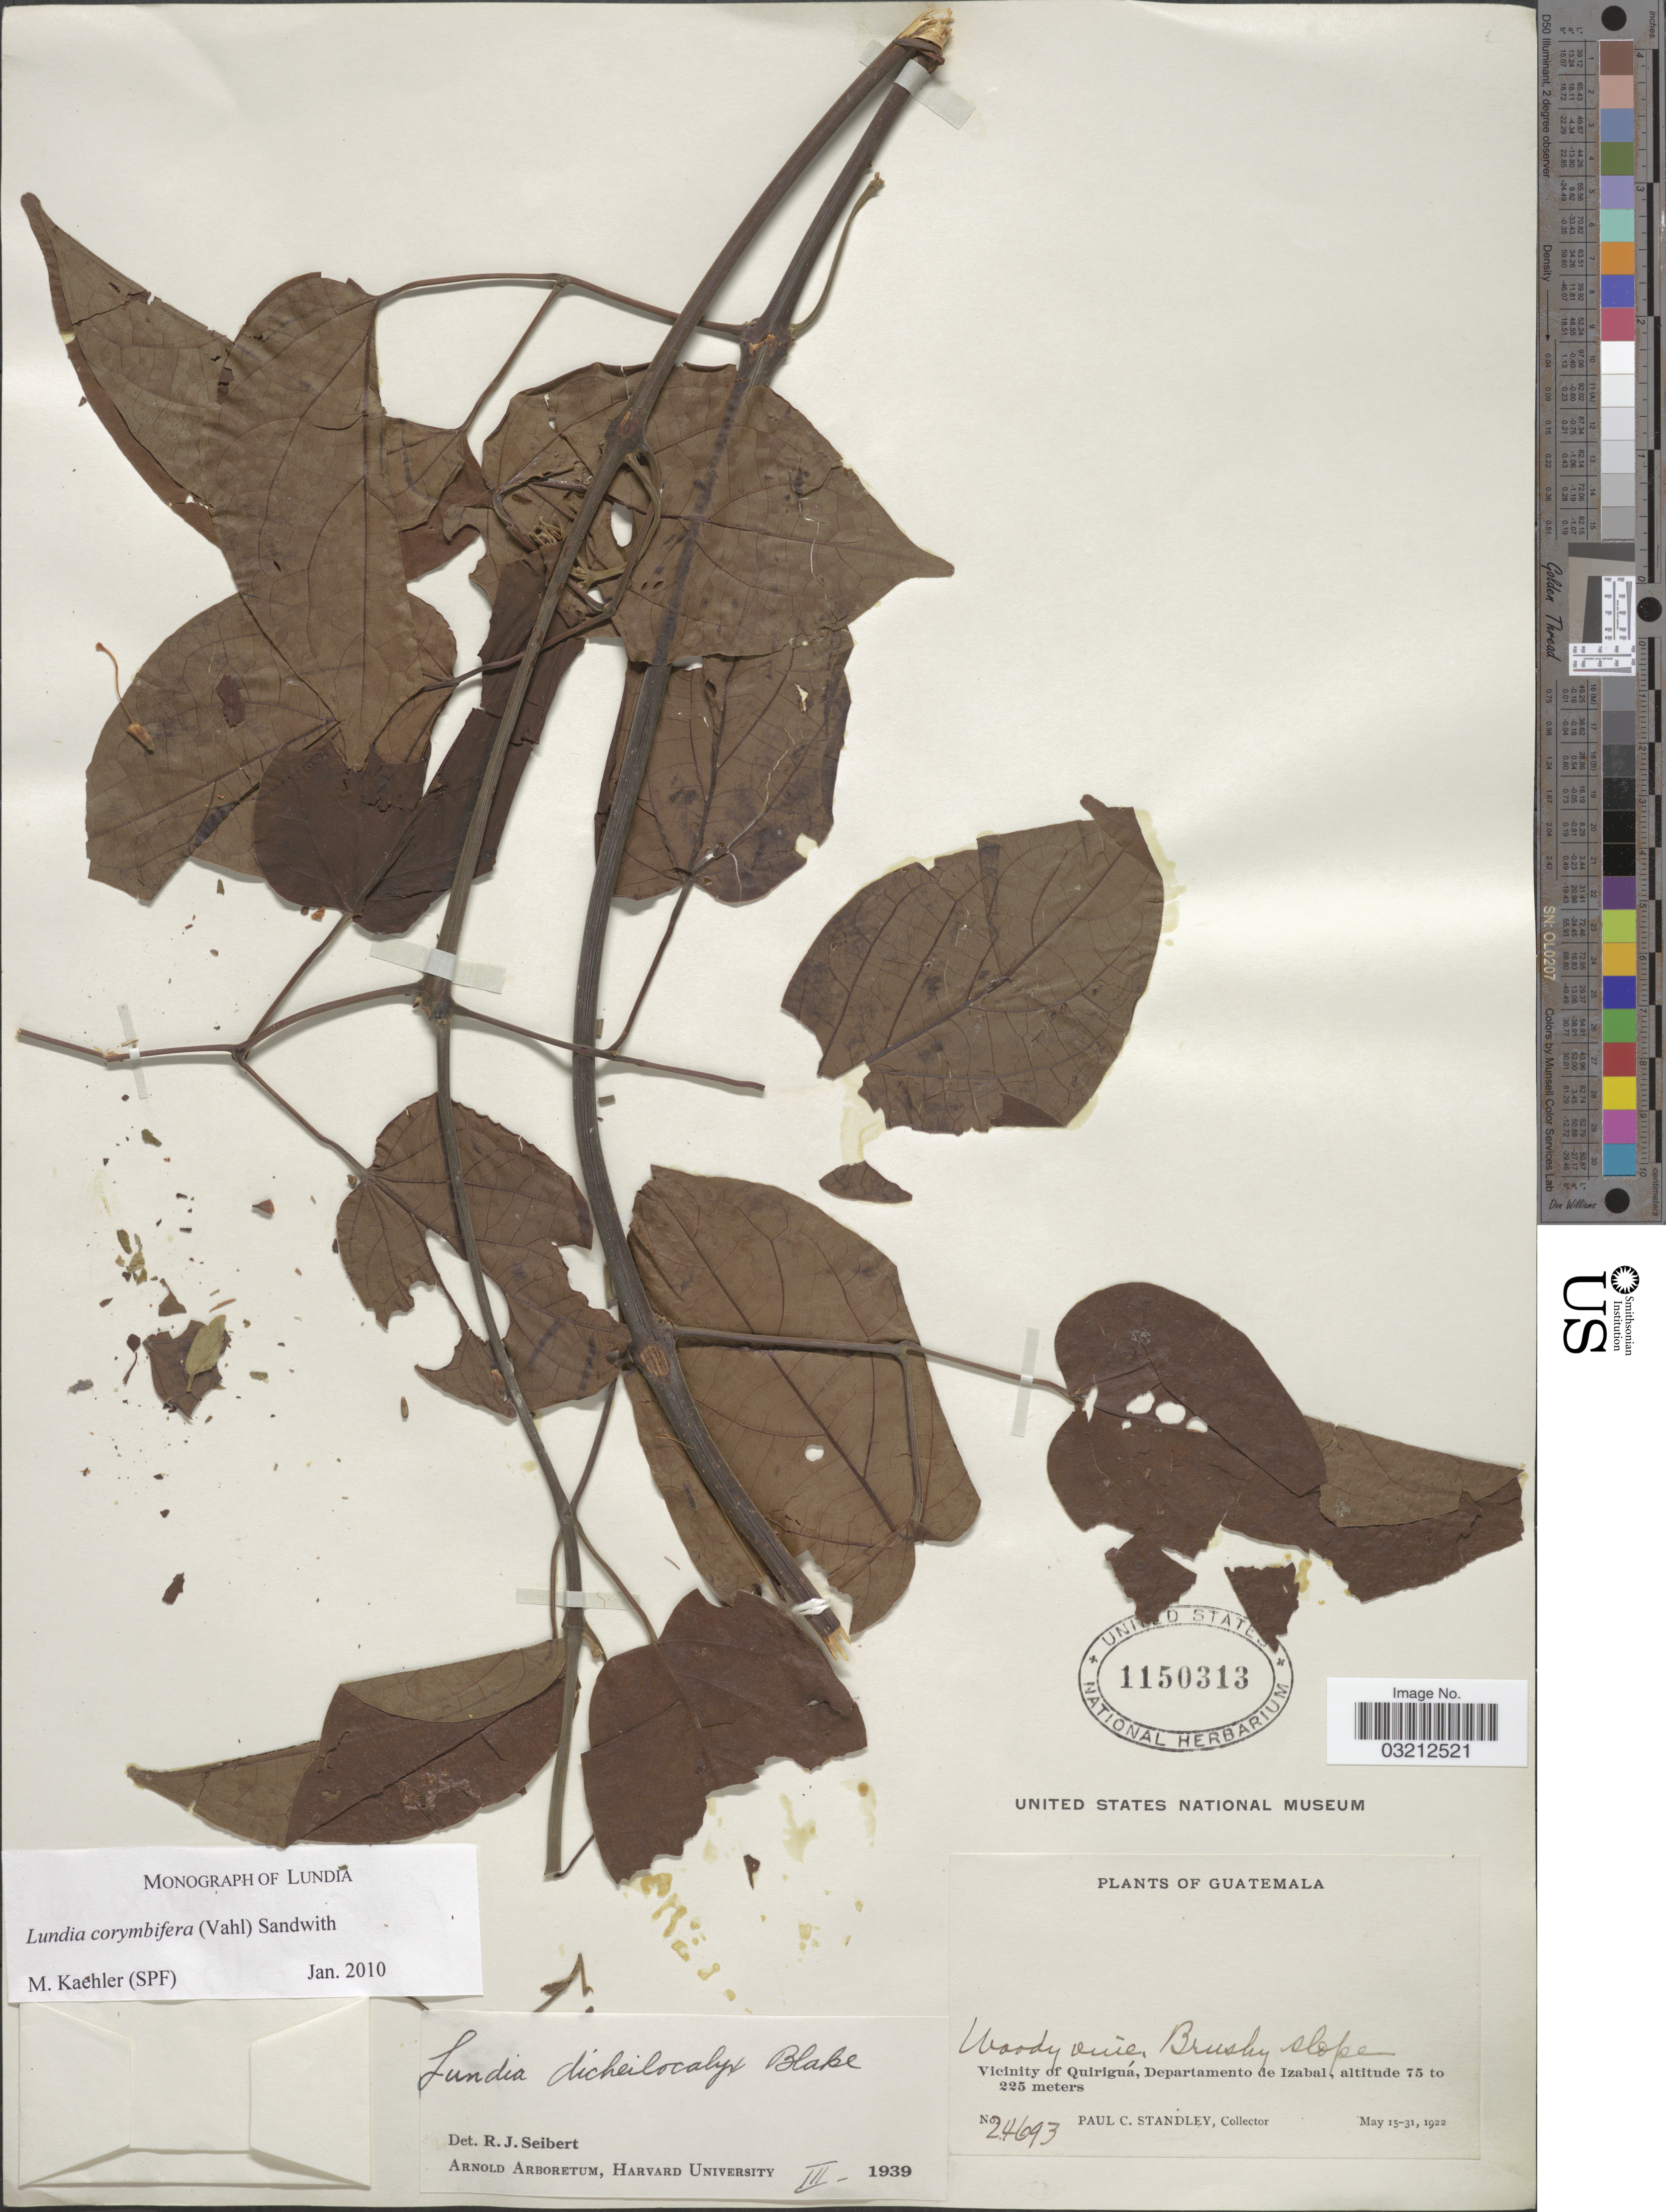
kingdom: Plantae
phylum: Tracheophyta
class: Magnoliopsida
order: Lamiales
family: Bignoniaceae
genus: Lundia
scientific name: Lundia corymbifera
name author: (Vahl) Sandwith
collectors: P. C. Standley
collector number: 24693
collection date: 1922-05-15/1922-05-31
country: Guatemala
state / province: Izabal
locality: Brusky slope. Vicinity of Quiriguá, Departamento de Izabal.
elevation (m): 75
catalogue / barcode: US 1150313